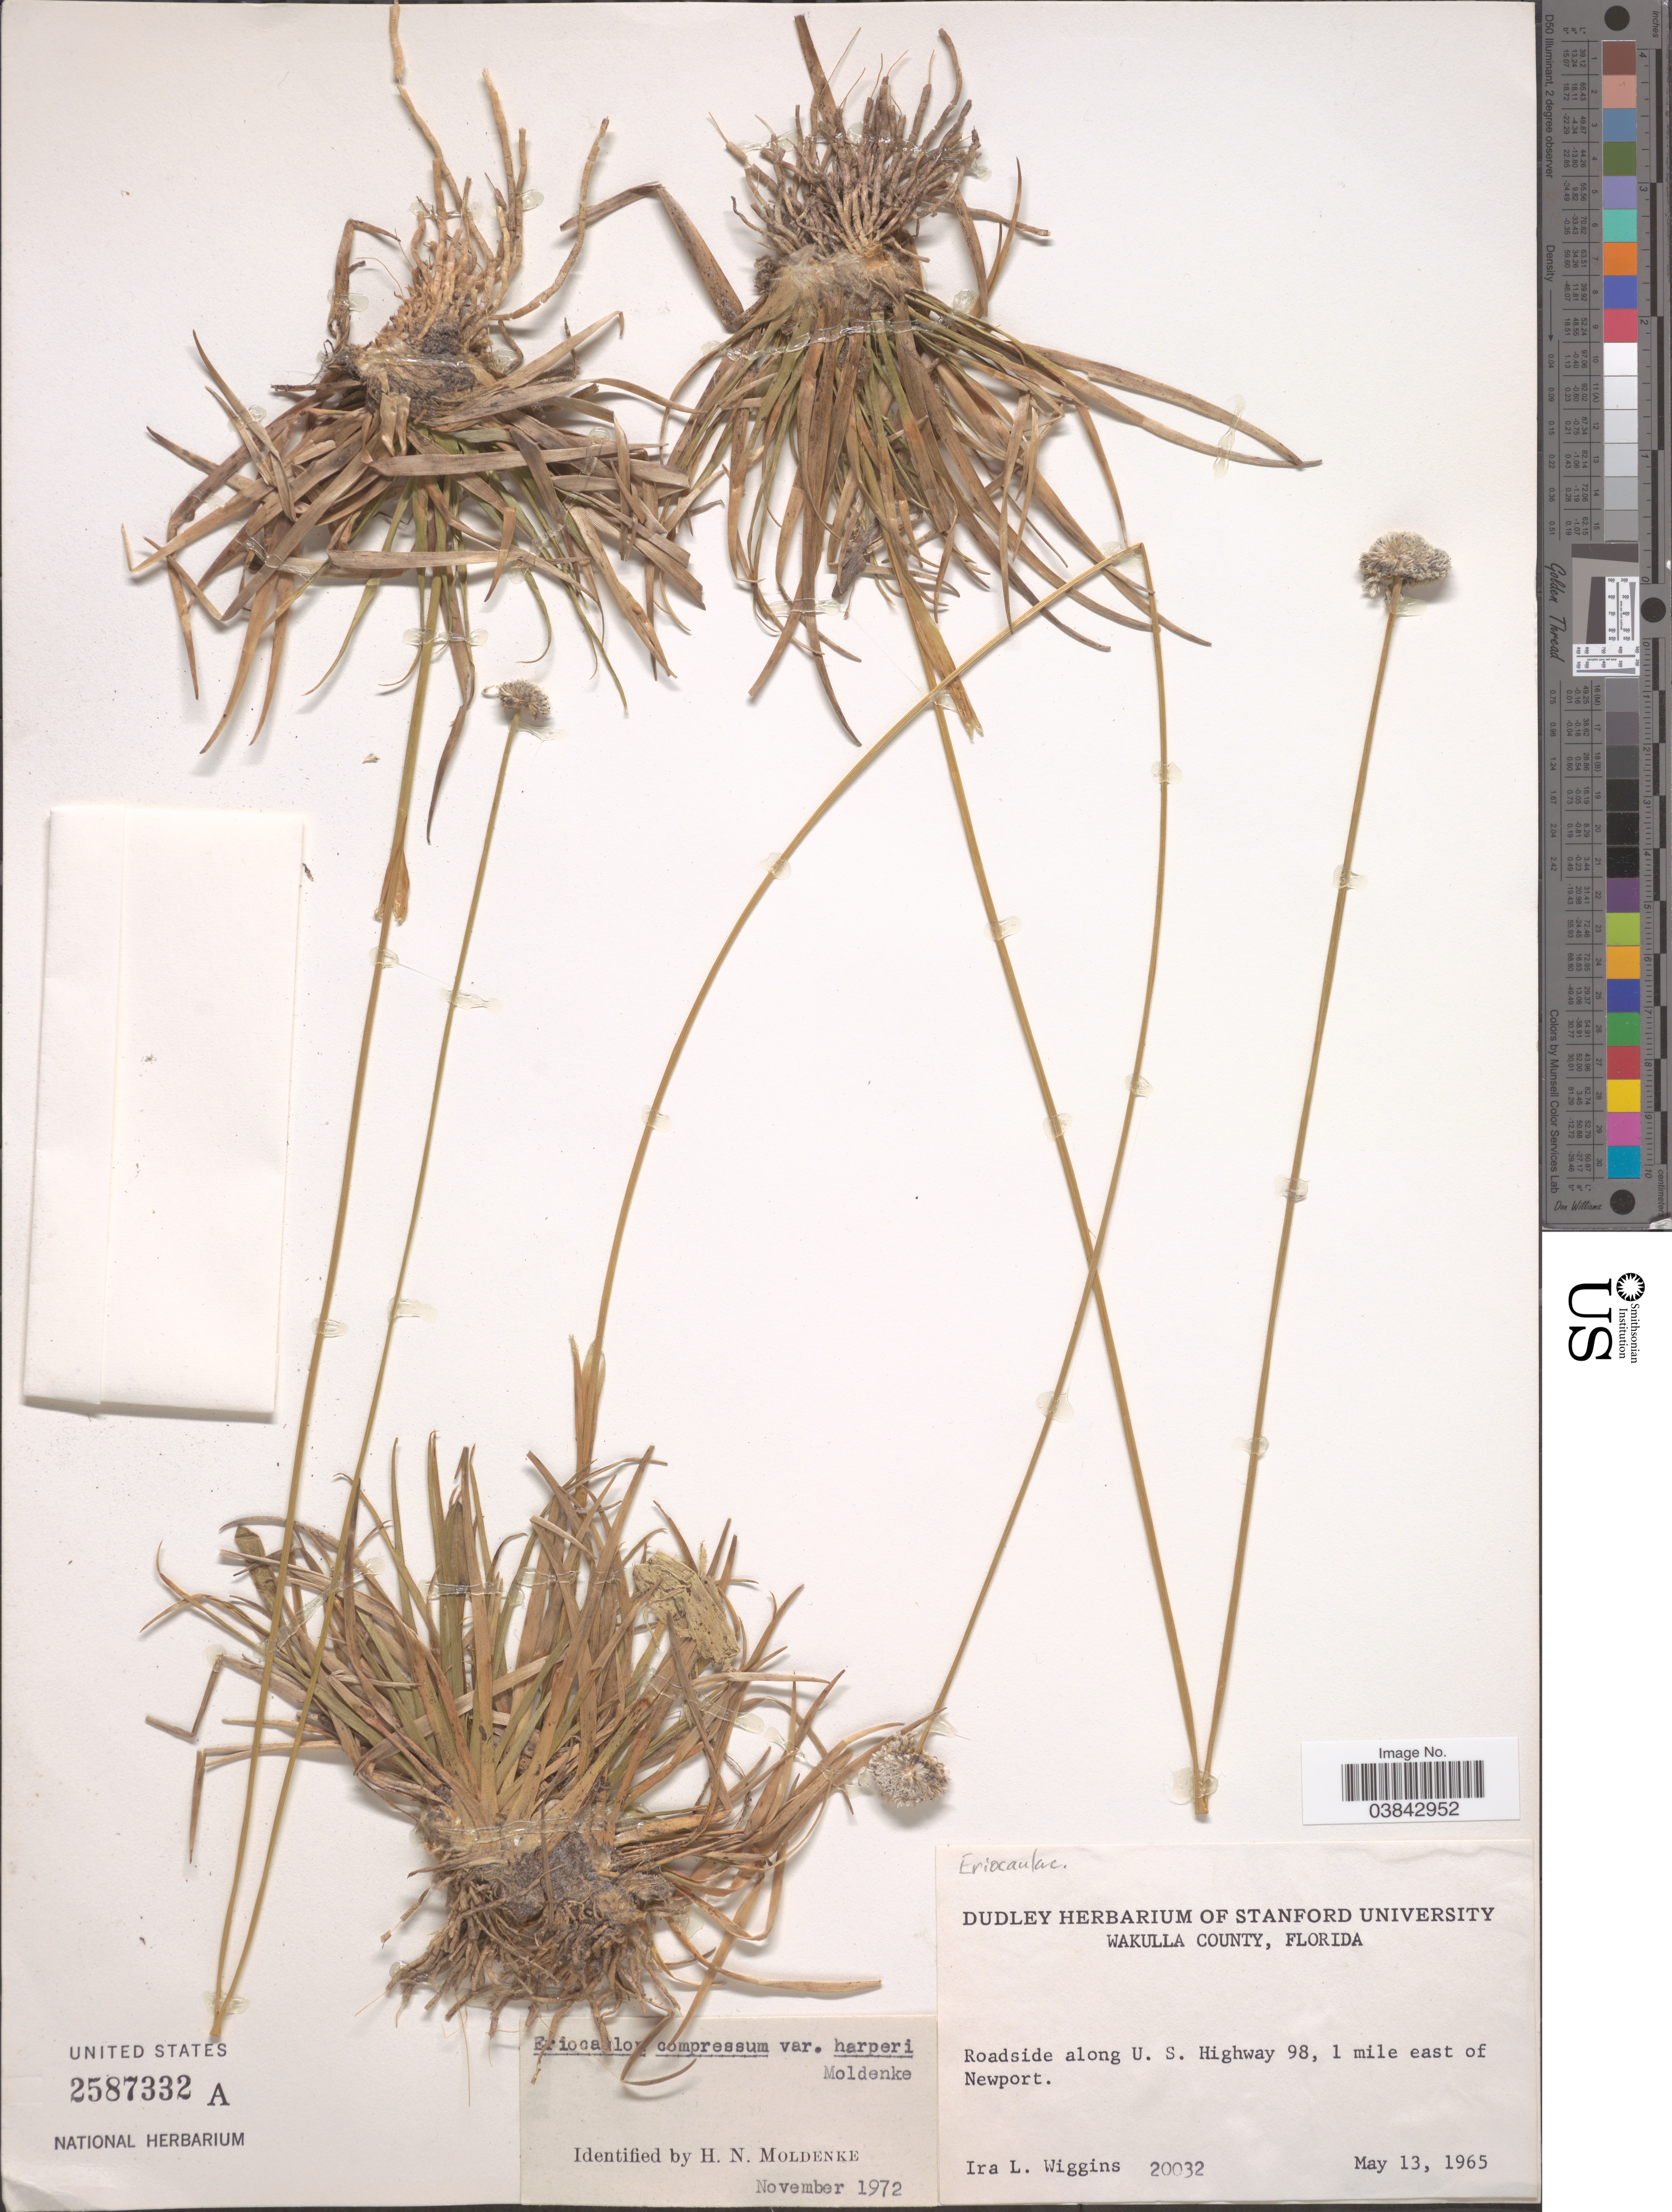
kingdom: Plantae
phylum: Tracheophyta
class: Liliopsida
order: Poales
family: Eriocaulaceae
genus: Eriocaulon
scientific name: Eriocaulon compressum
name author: Lam.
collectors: I. L. Wiggins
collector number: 20032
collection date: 1965-05-13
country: United States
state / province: Florida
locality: Wakulla County. Roadside along U. S. Highway 98, 1 mile east of Newport.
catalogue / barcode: US 2587332A